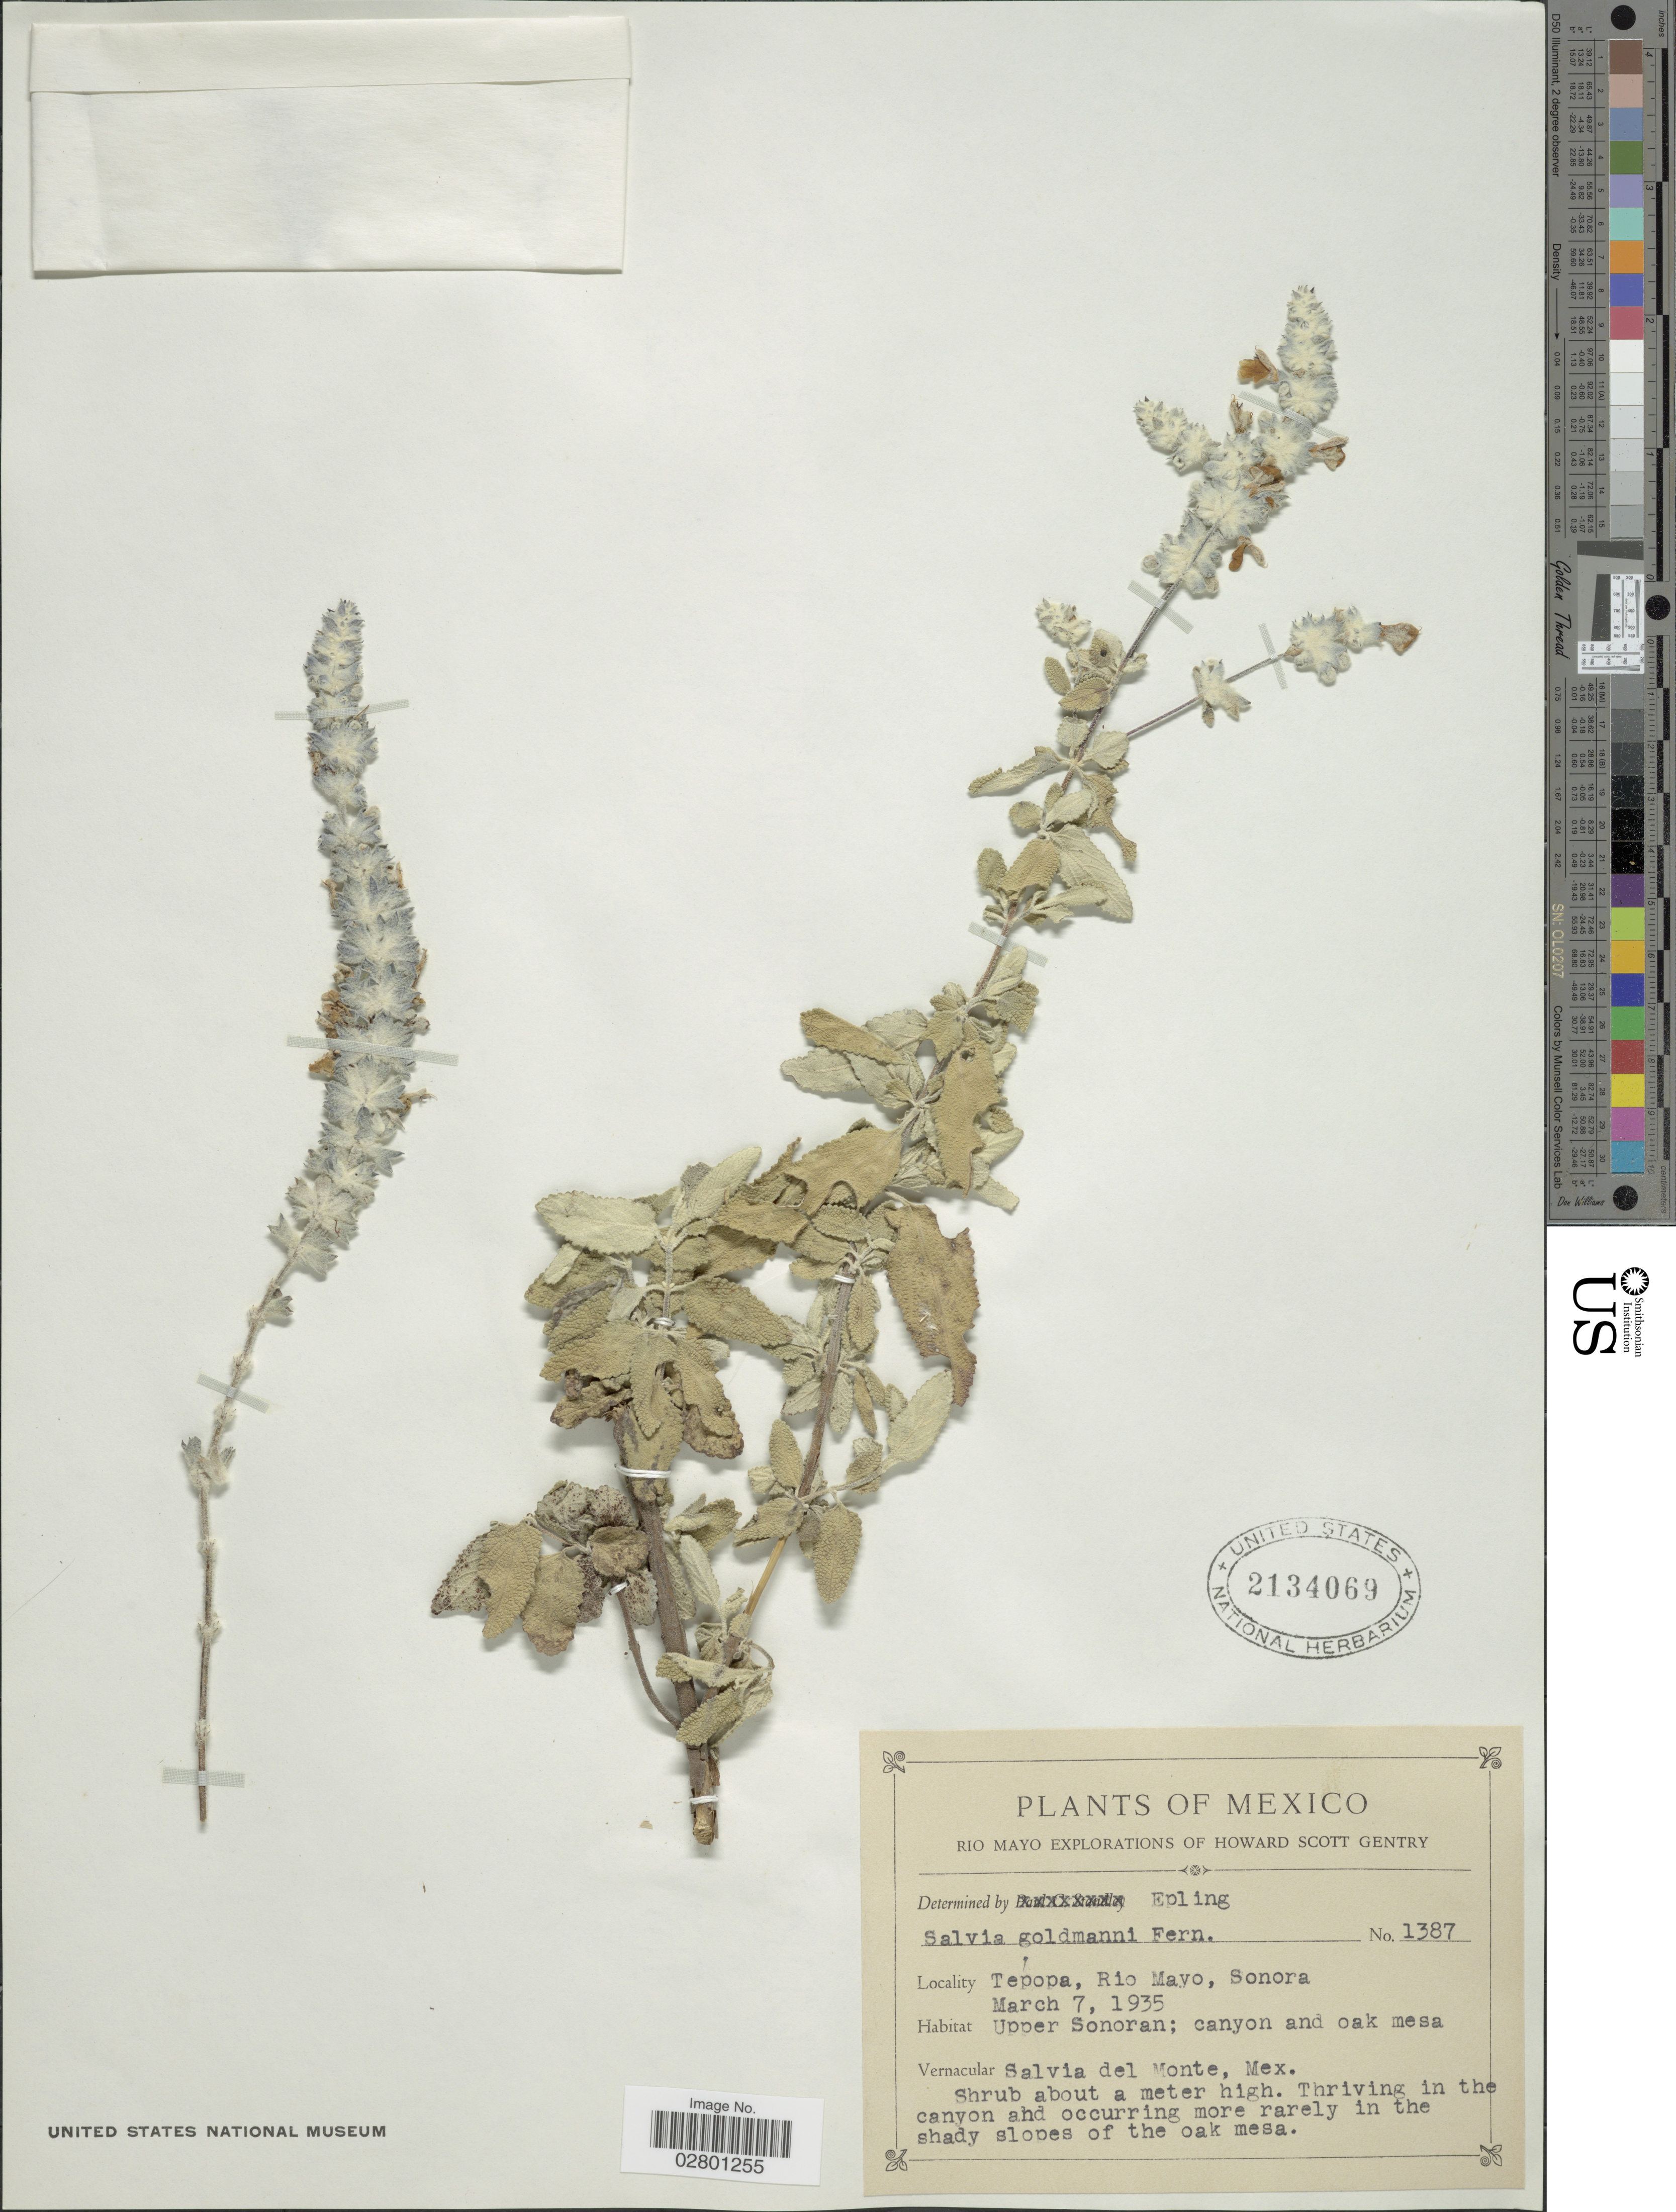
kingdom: Plantae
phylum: Tracheophyta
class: Magnoliopsida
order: Lamiales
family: Lamiaceae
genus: Salvia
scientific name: Salvia goldmanii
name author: Fernald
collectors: H. S. Gentry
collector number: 1387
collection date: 1935-03-07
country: Mexico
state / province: Sonora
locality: Tepopa, Rio Mayo. Upper Sonoran; canyon and oak mesa.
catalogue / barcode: US 2134069